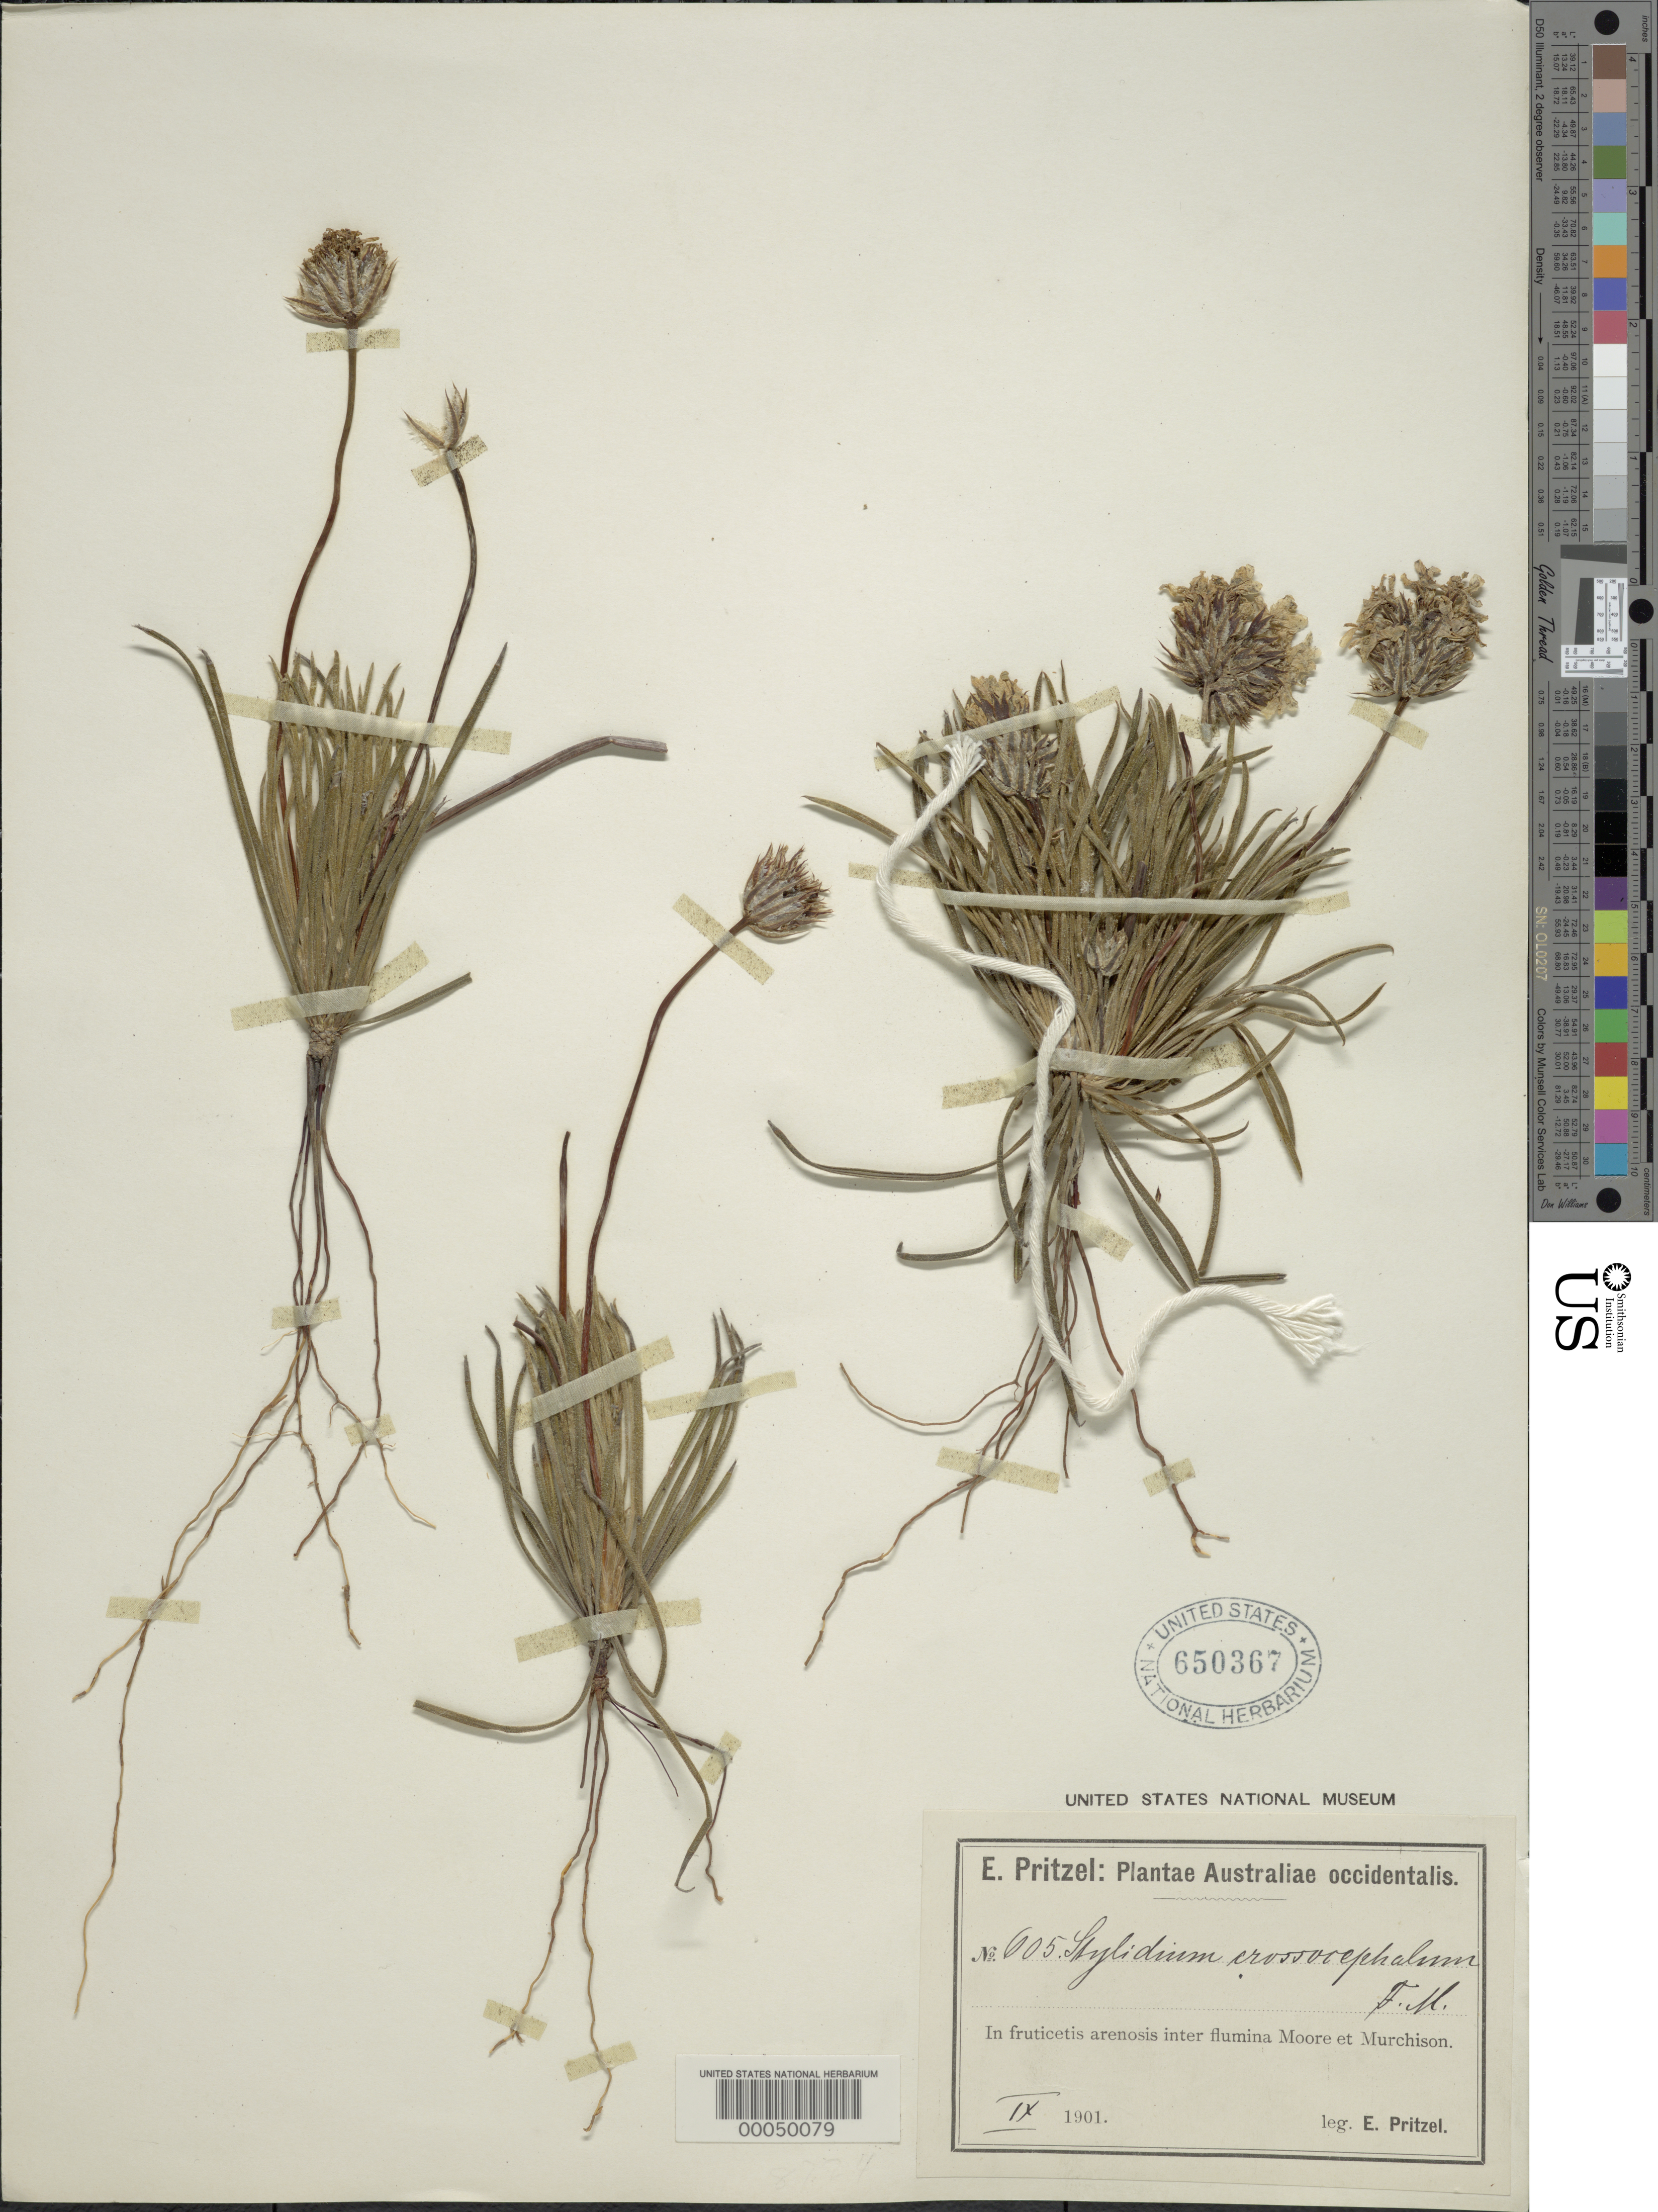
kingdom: Plantae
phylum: Tracheophyta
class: Magnoliopsida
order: Asterales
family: Stylidiaceae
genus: Stylidium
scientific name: Stylidium crossocephalum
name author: F. Muell.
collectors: E. G. Pritzel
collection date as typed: Sep 1901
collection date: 1901-09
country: Australia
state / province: Western Australia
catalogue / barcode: US 650367